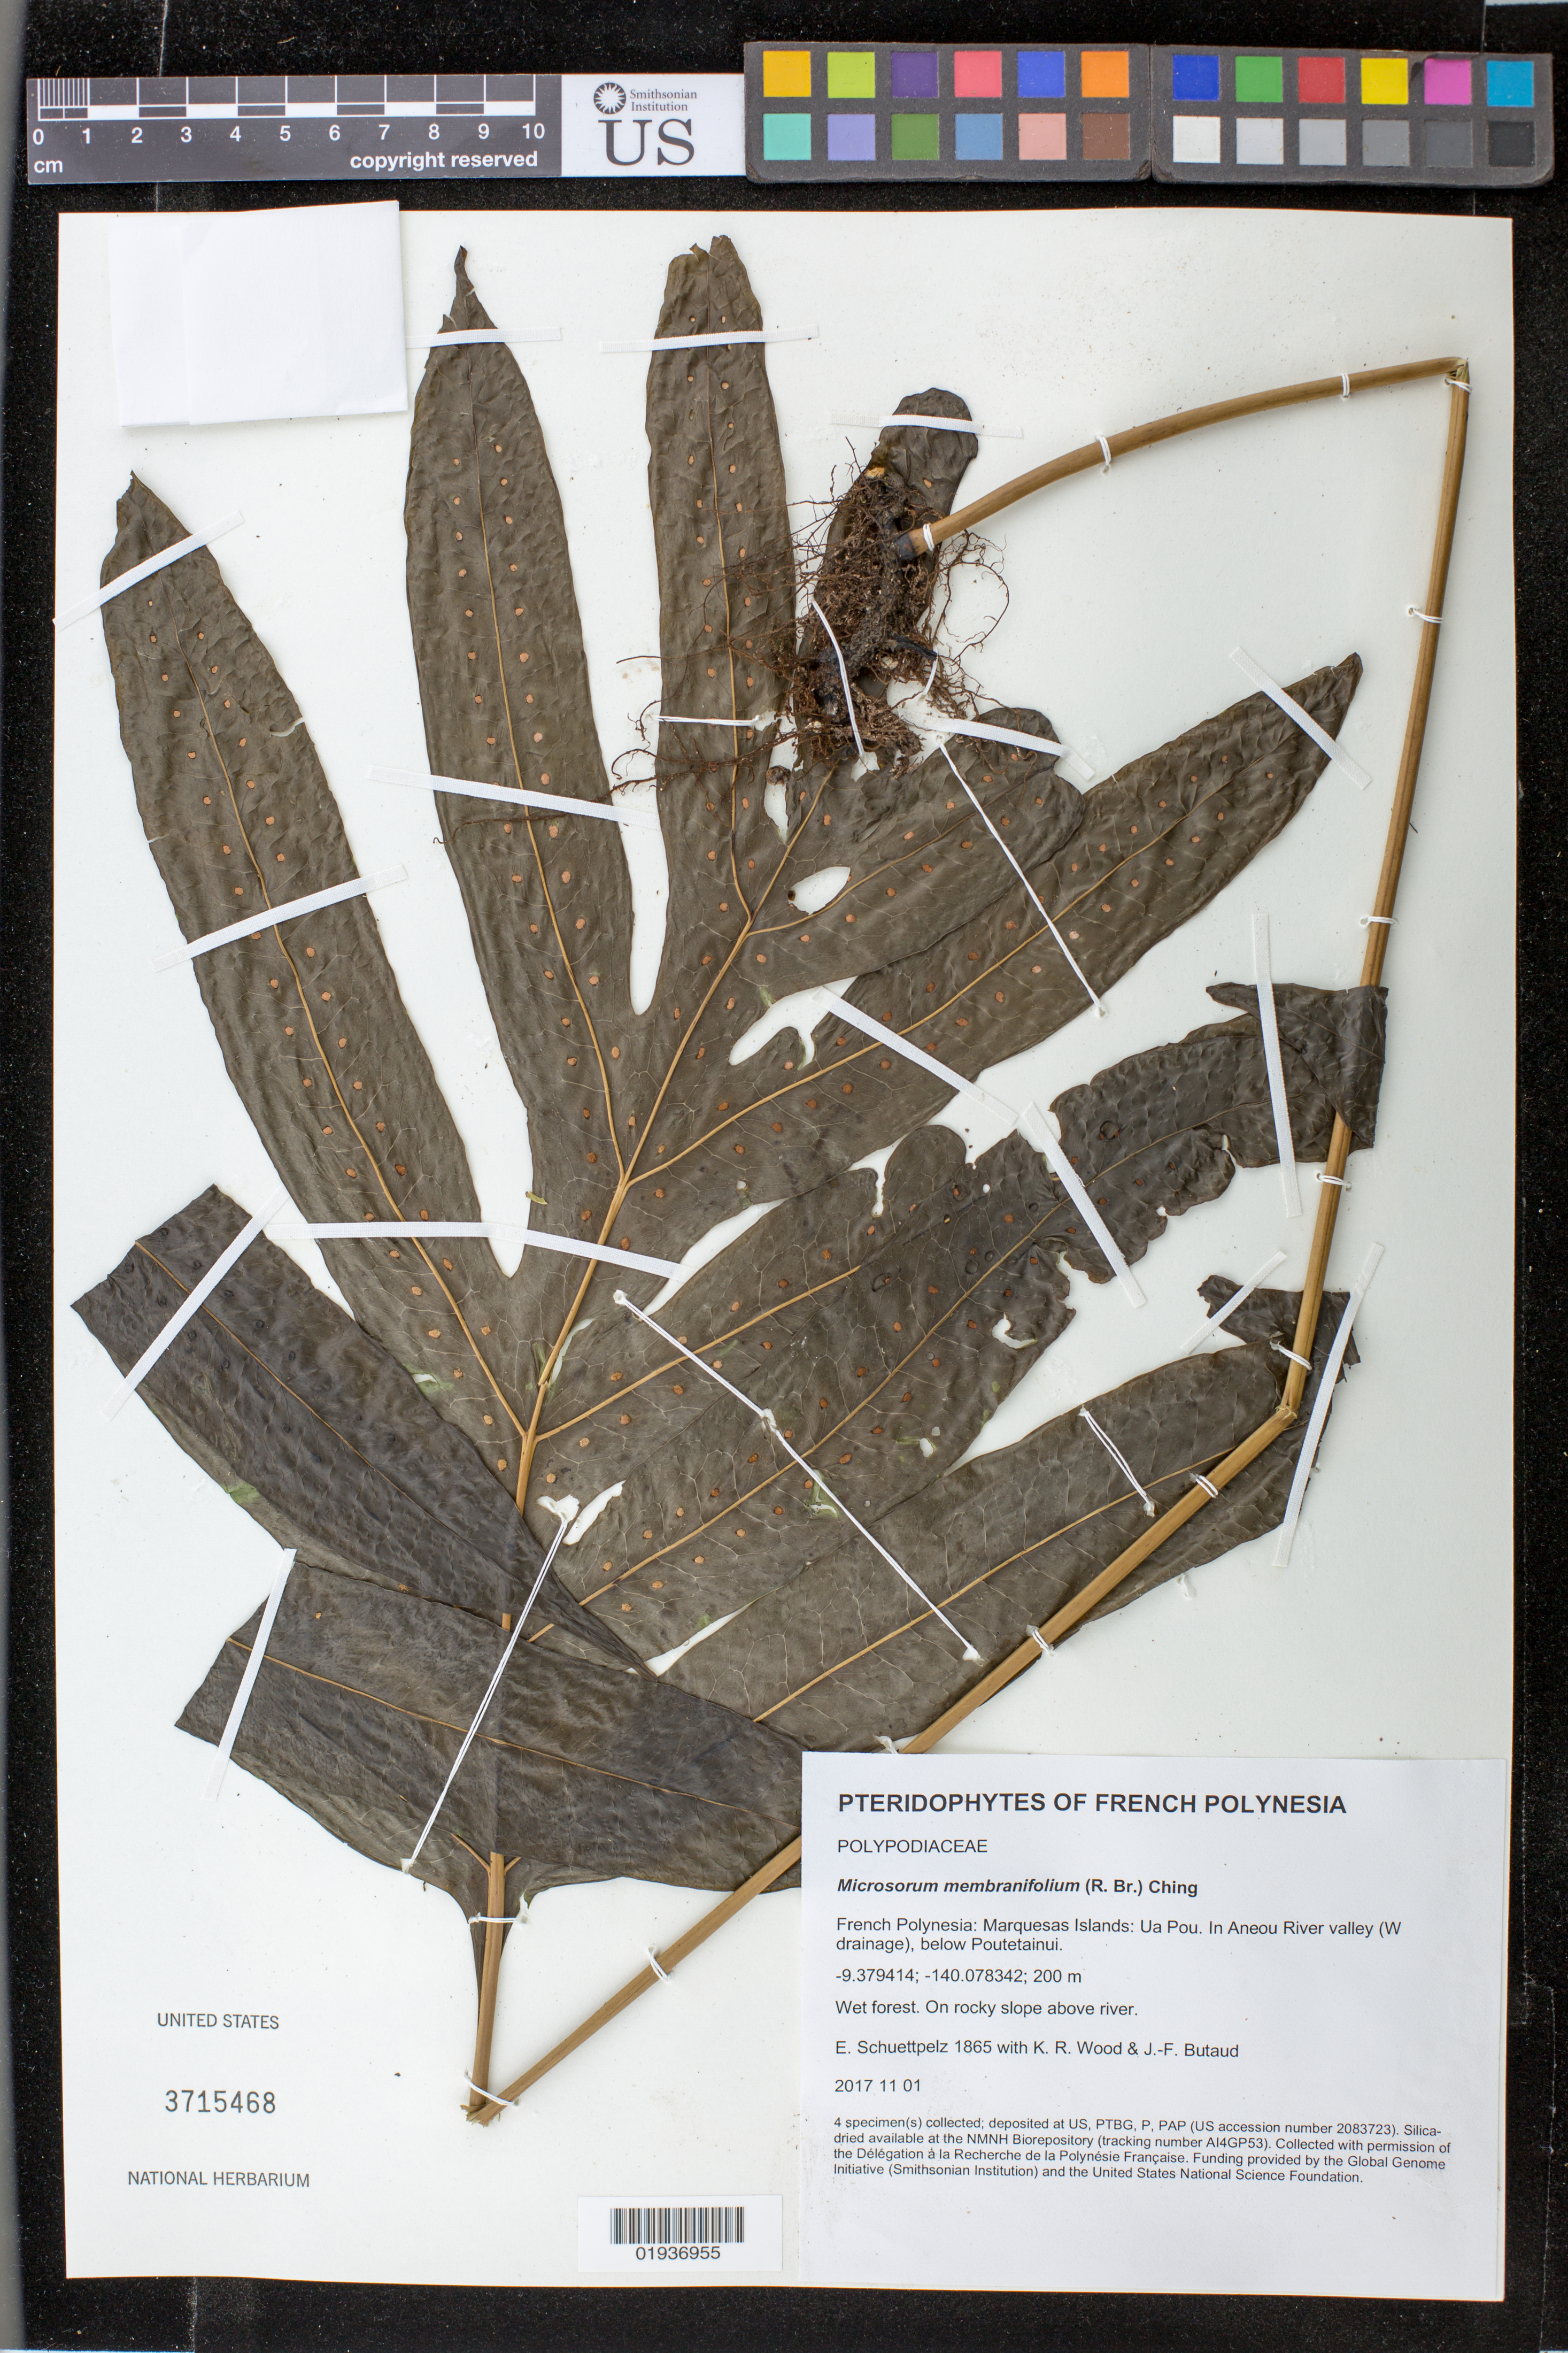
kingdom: Plantae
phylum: Tracheophyta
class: Polypodiopsida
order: Polypodiales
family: Polypodiaceae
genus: Microsorum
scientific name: Microsorum membranifolium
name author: (R. Br.) Ching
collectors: E. Schuettpelz, K. R. Wood & J. -F. Butaud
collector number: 1865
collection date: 2017-11-01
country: French Polynesia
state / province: Marquesas Islands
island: Ua Pou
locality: In Aneou River valley (W drainage), below Poutetainui.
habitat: Wet forest.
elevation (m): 200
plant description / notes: Collected with permission of the Délégation à la Recherche de la Polynésie Française. Funding provided by the Global Genome Initiative (Smithsonian Institution) and the United States National Science Foundation. Silica dried tissue stored at AI4GP53 in the NMNH Biorepository, Smithsonian Institution.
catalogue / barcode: US 3715468